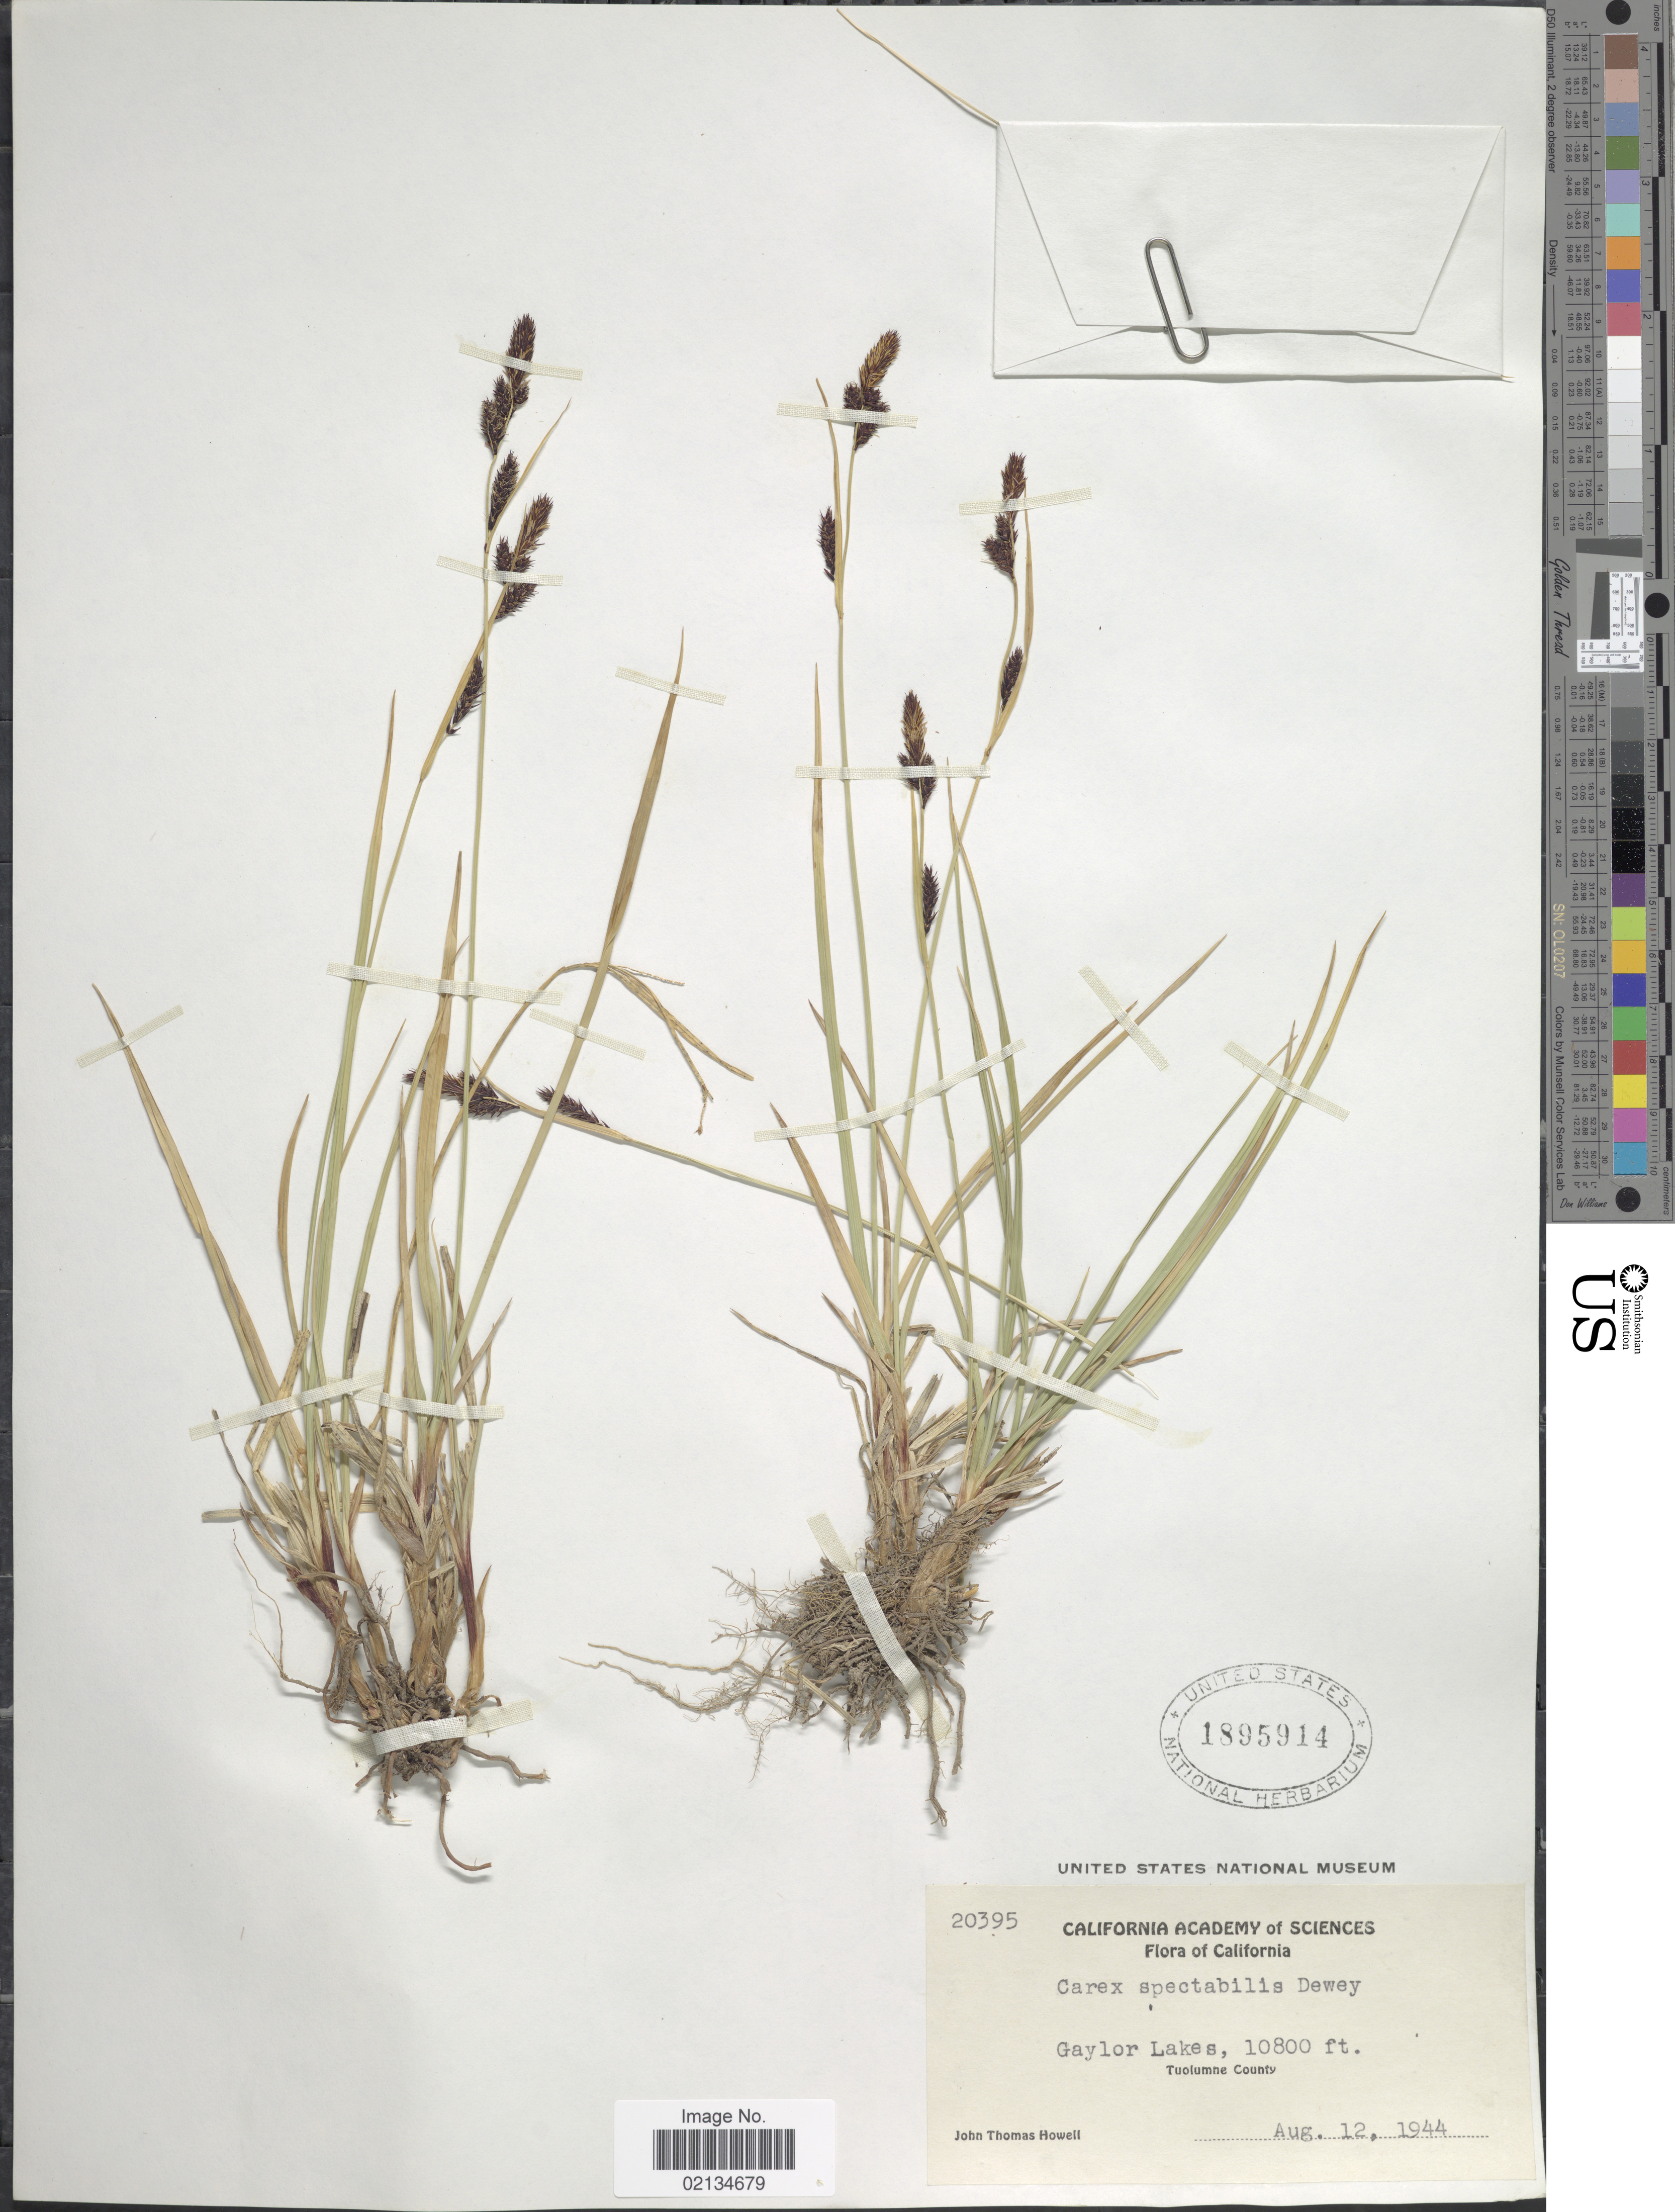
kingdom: Plantae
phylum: Tracheophyta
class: Liliopsida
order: Poales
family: Cyperaceae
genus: Carex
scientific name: Carex spectabilis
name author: Dewey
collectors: J. T. Howell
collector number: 20395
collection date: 1944-08-12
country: United States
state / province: California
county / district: Tuolumne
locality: Gaylor Lakes, Tuolumne County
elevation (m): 3292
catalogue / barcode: US 1895914